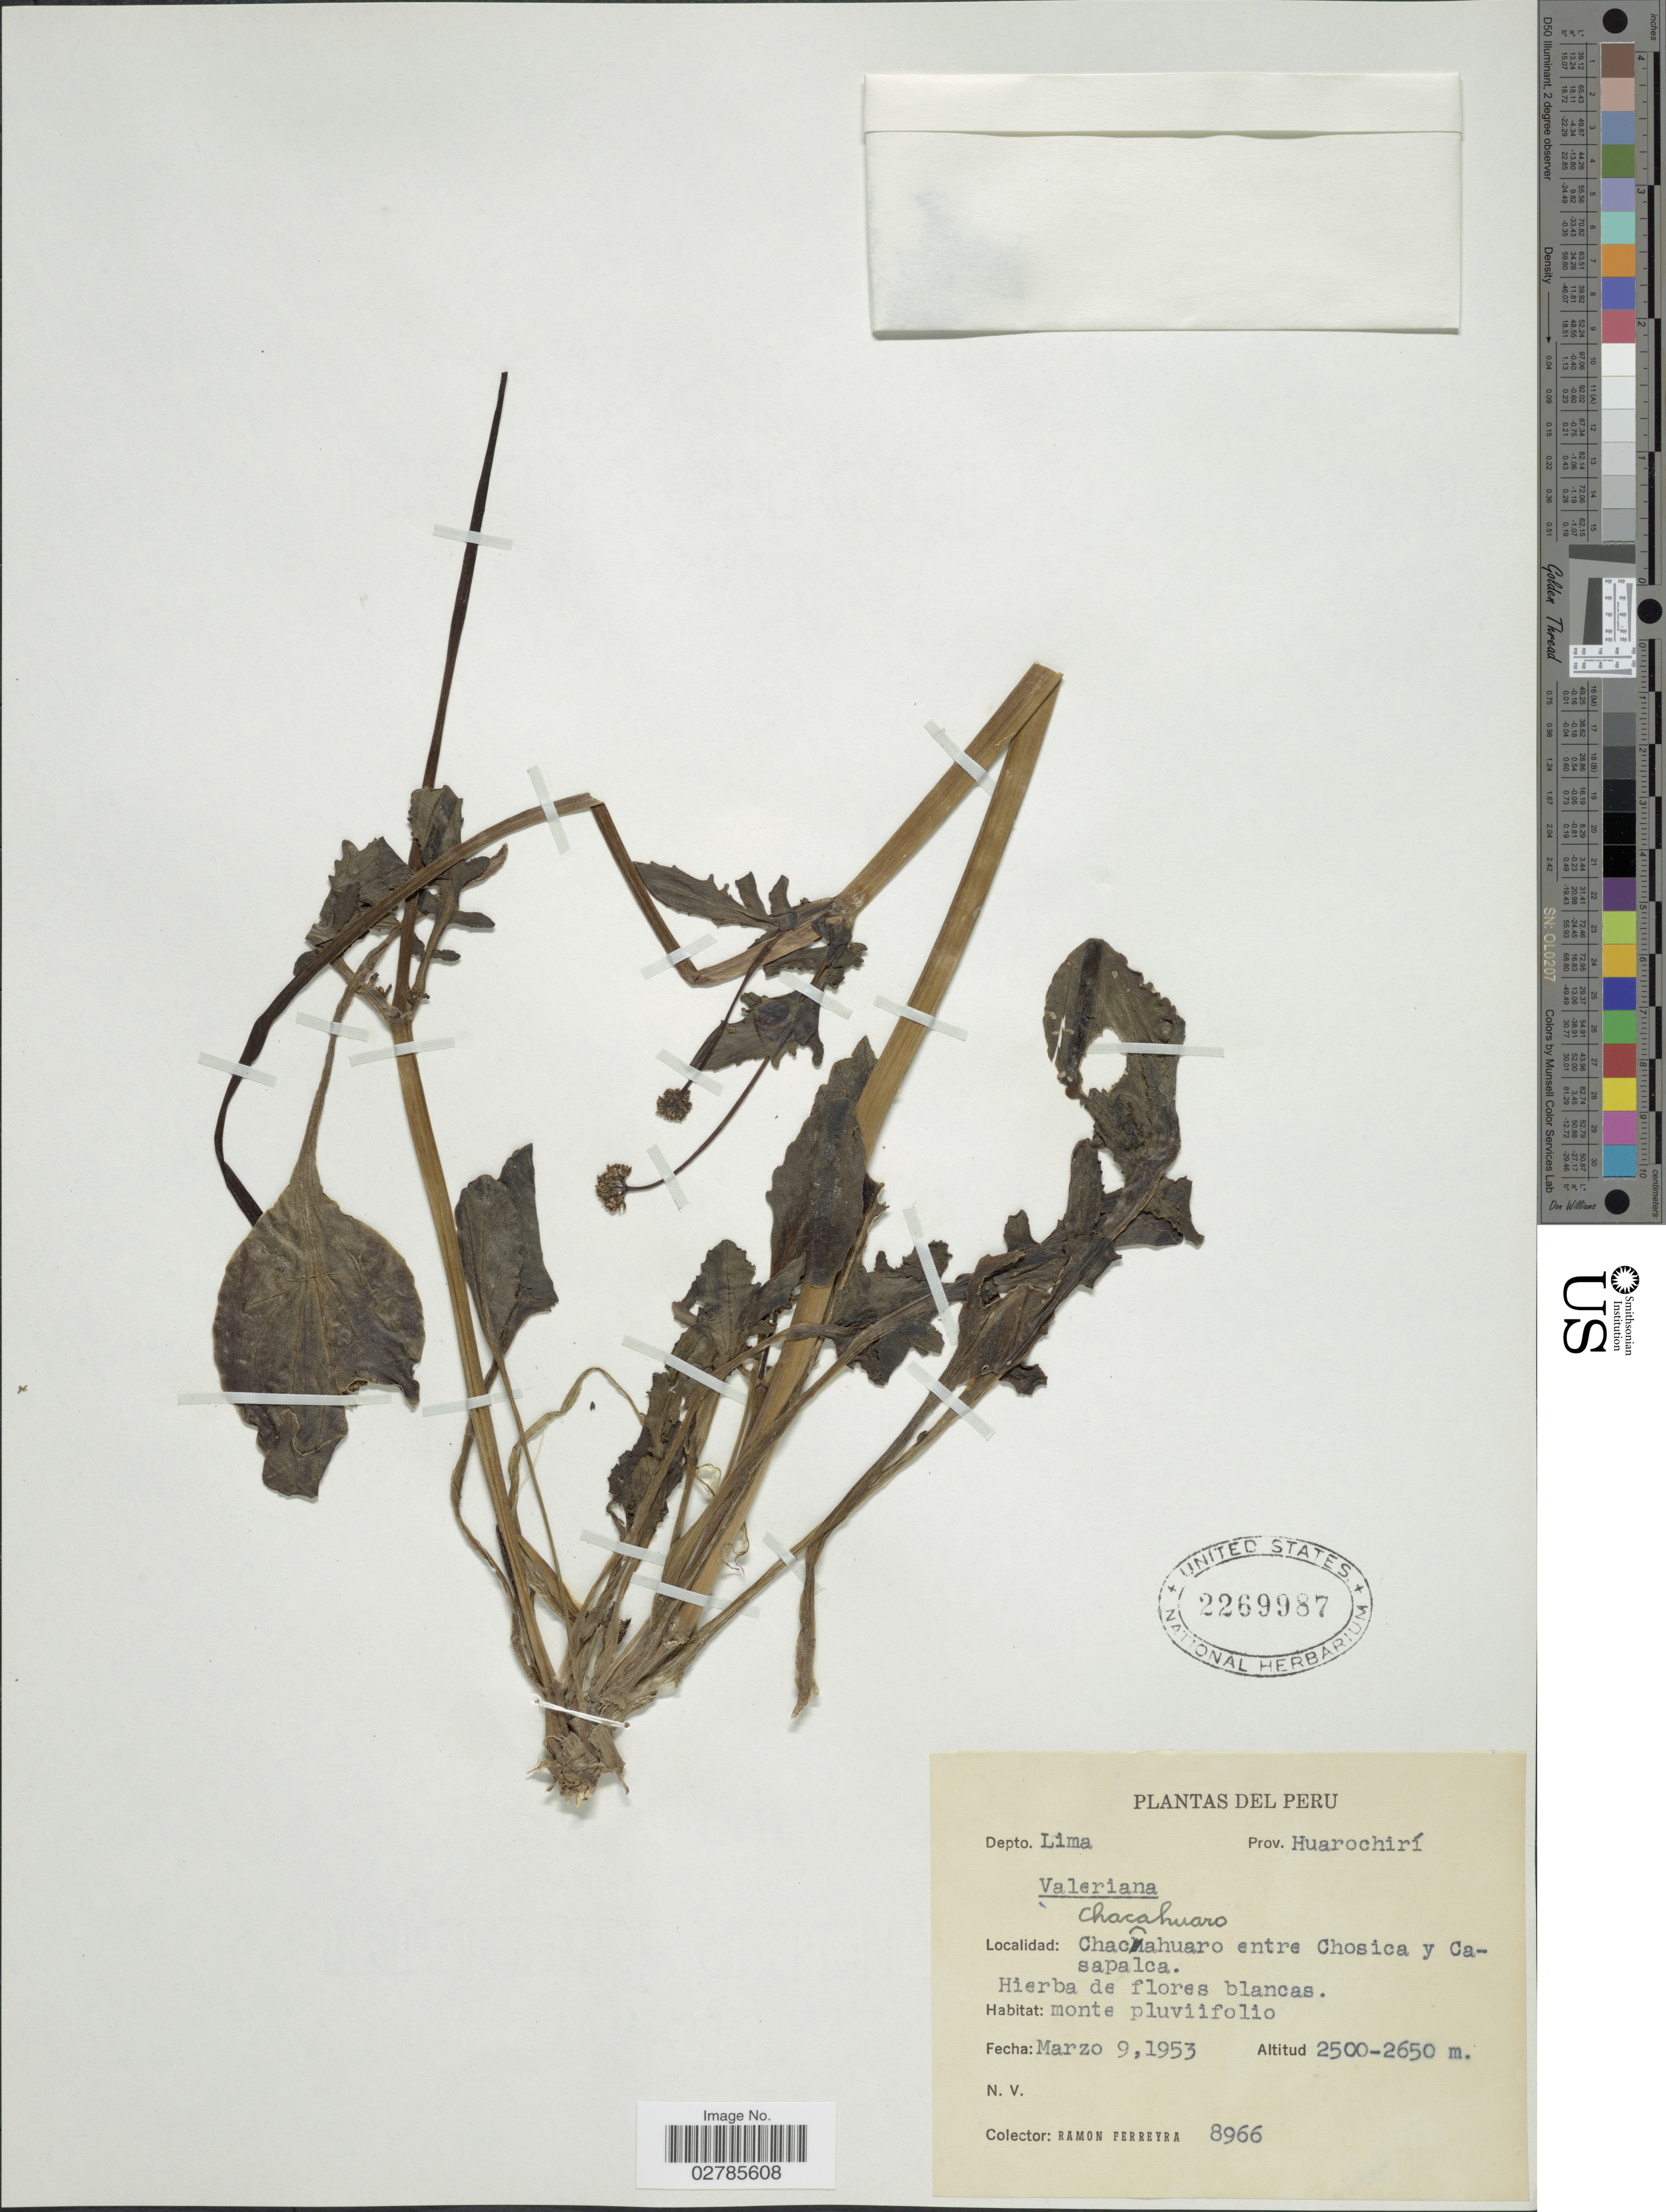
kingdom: Plantae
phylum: Tracheophyta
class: Magnoliopsida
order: Dipsacales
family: Caprifoliaceae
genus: Valeriana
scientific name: Valeriana sp.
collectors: R. A. Ferreyra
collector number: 8966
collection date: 1953-03-09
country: Peru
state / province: Lima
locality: Depto. Lima, Prov. Huarochirí, Chacahuaro, entre Chosica y Casapalca.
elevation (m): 2500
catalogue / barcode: US 2269987